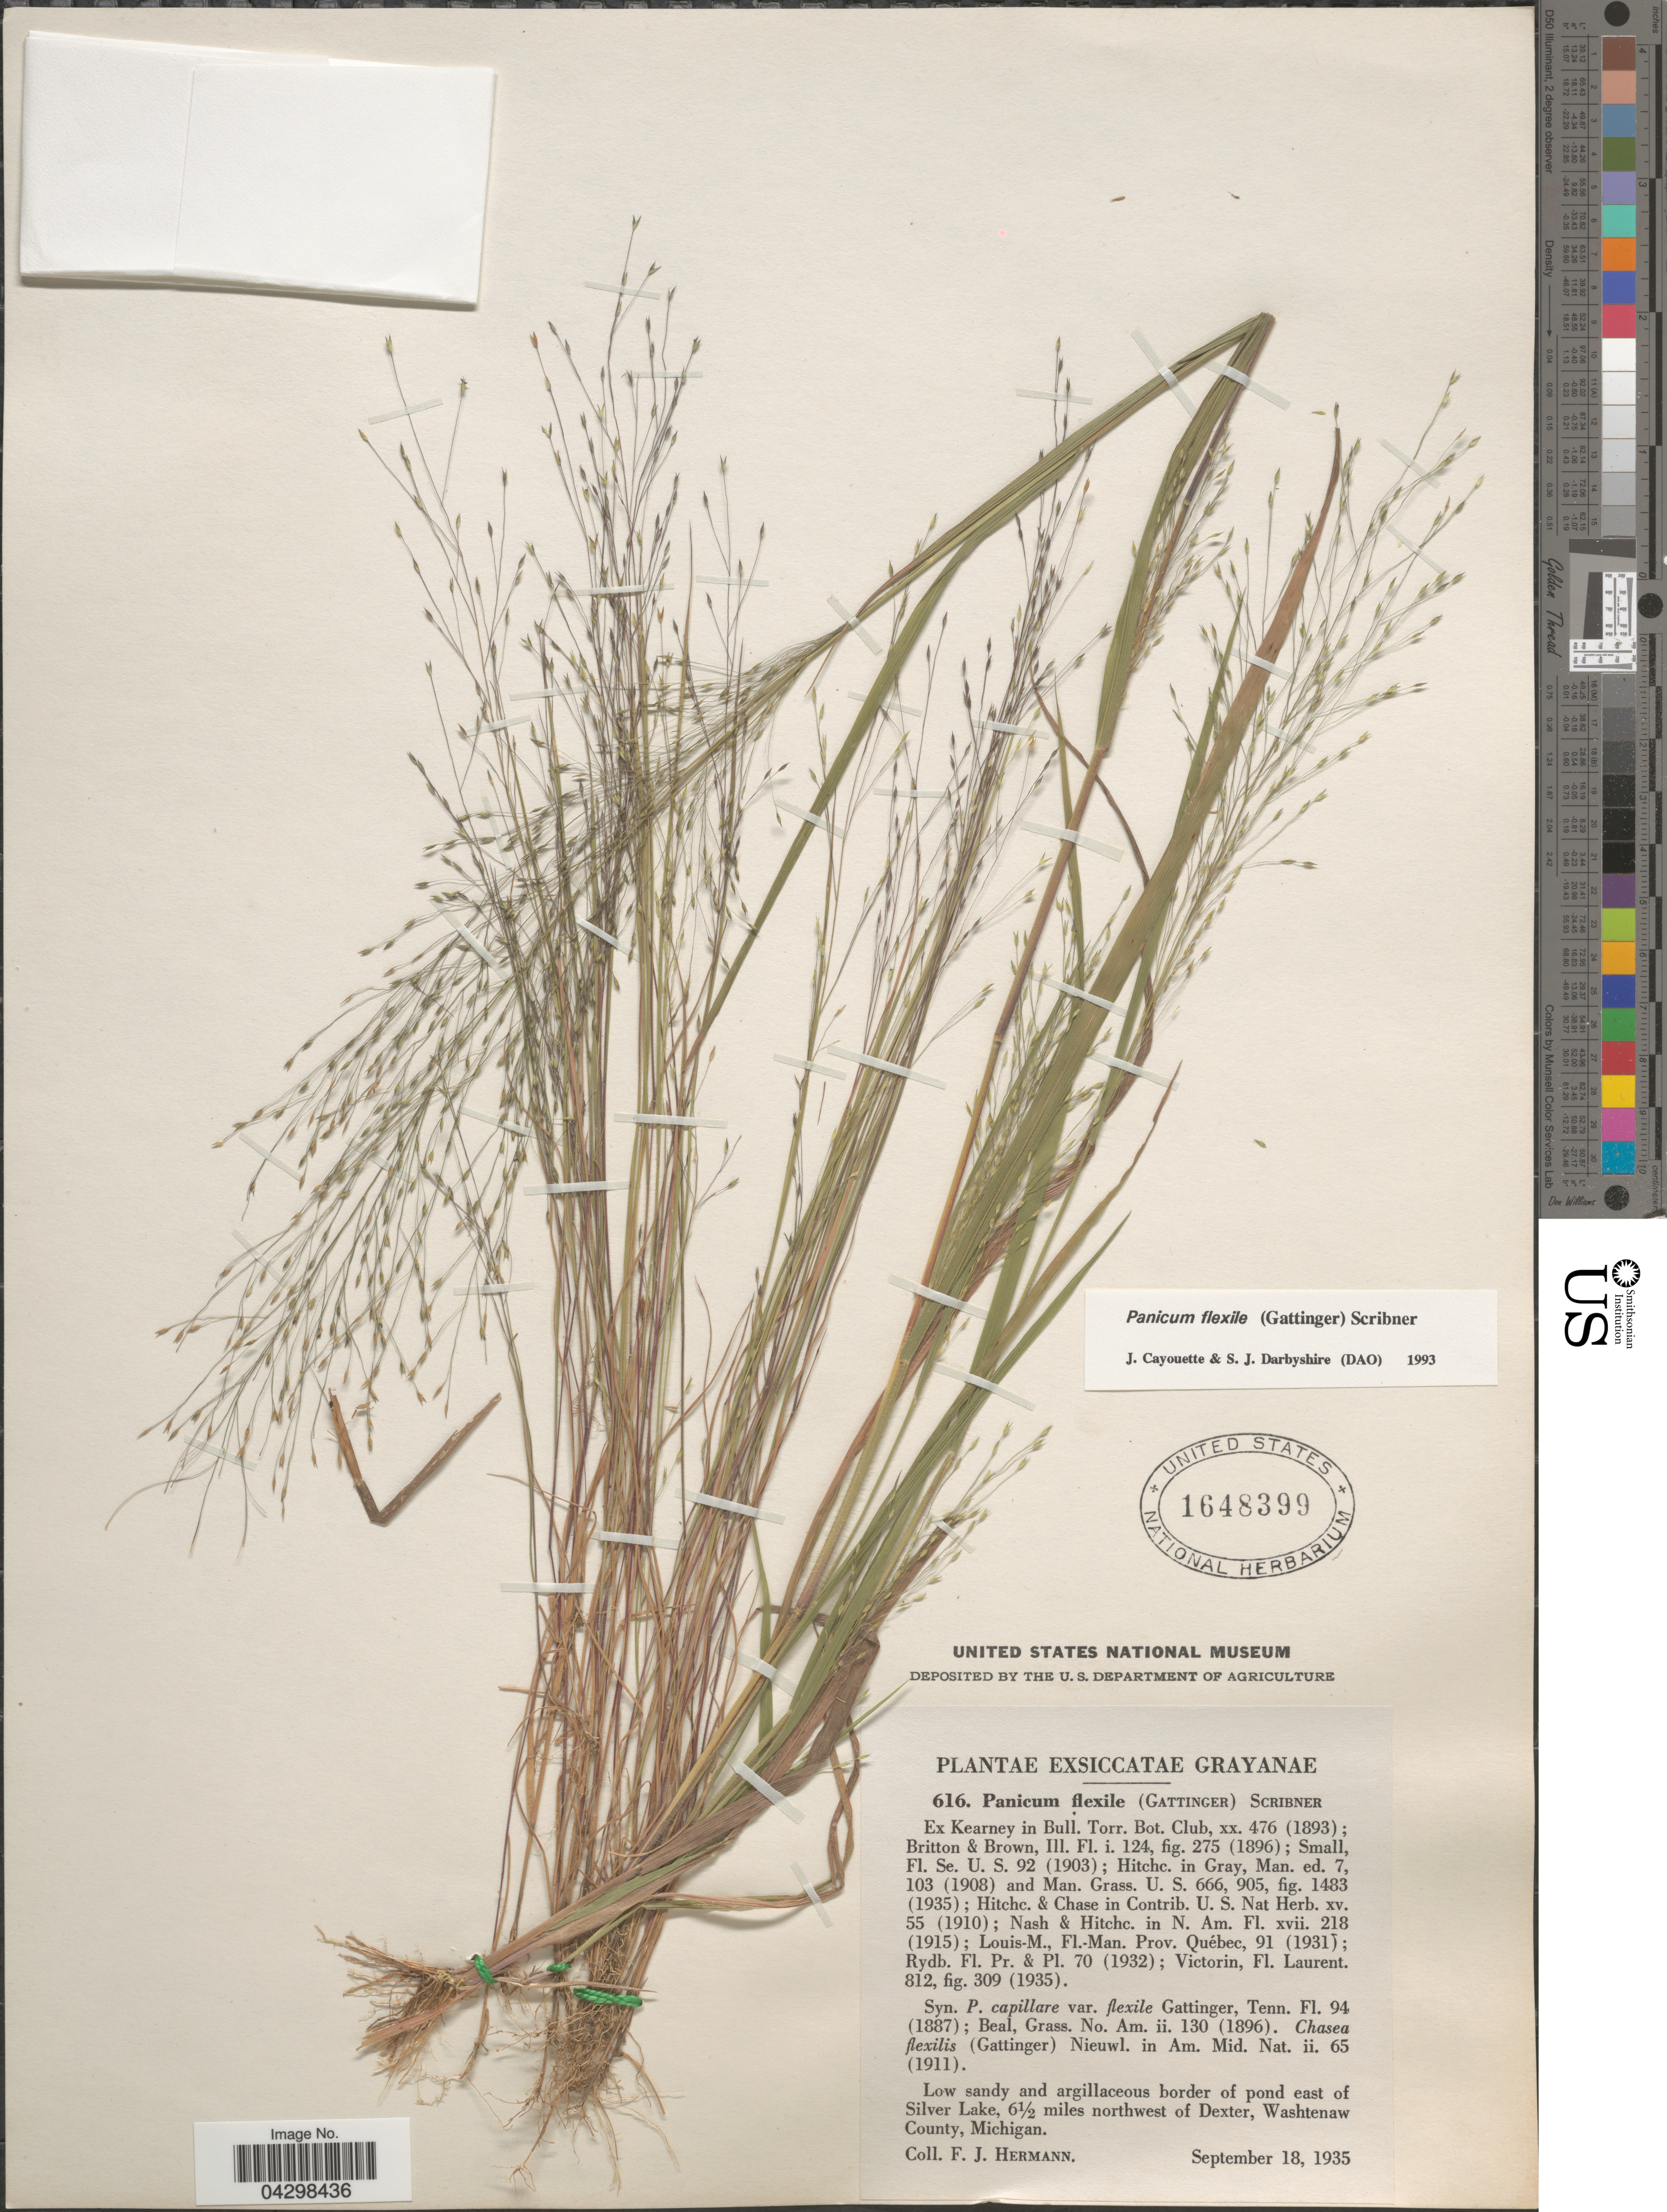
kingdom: Plantae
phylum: Tracheophyta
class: Liliopsida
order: Poales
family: Poaceae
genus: Panicum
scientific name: Panicum flexile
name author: (Gatt.) Scribn.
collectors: F. J. Hermann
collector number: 616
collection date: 1935-09-18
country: United States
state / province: Michigan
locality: Low sandy and argillaceous border of pond east of Silver Lake, 6 1/2 miles northwest of Dexter, Washtenaw County.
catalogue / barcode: US 1648399